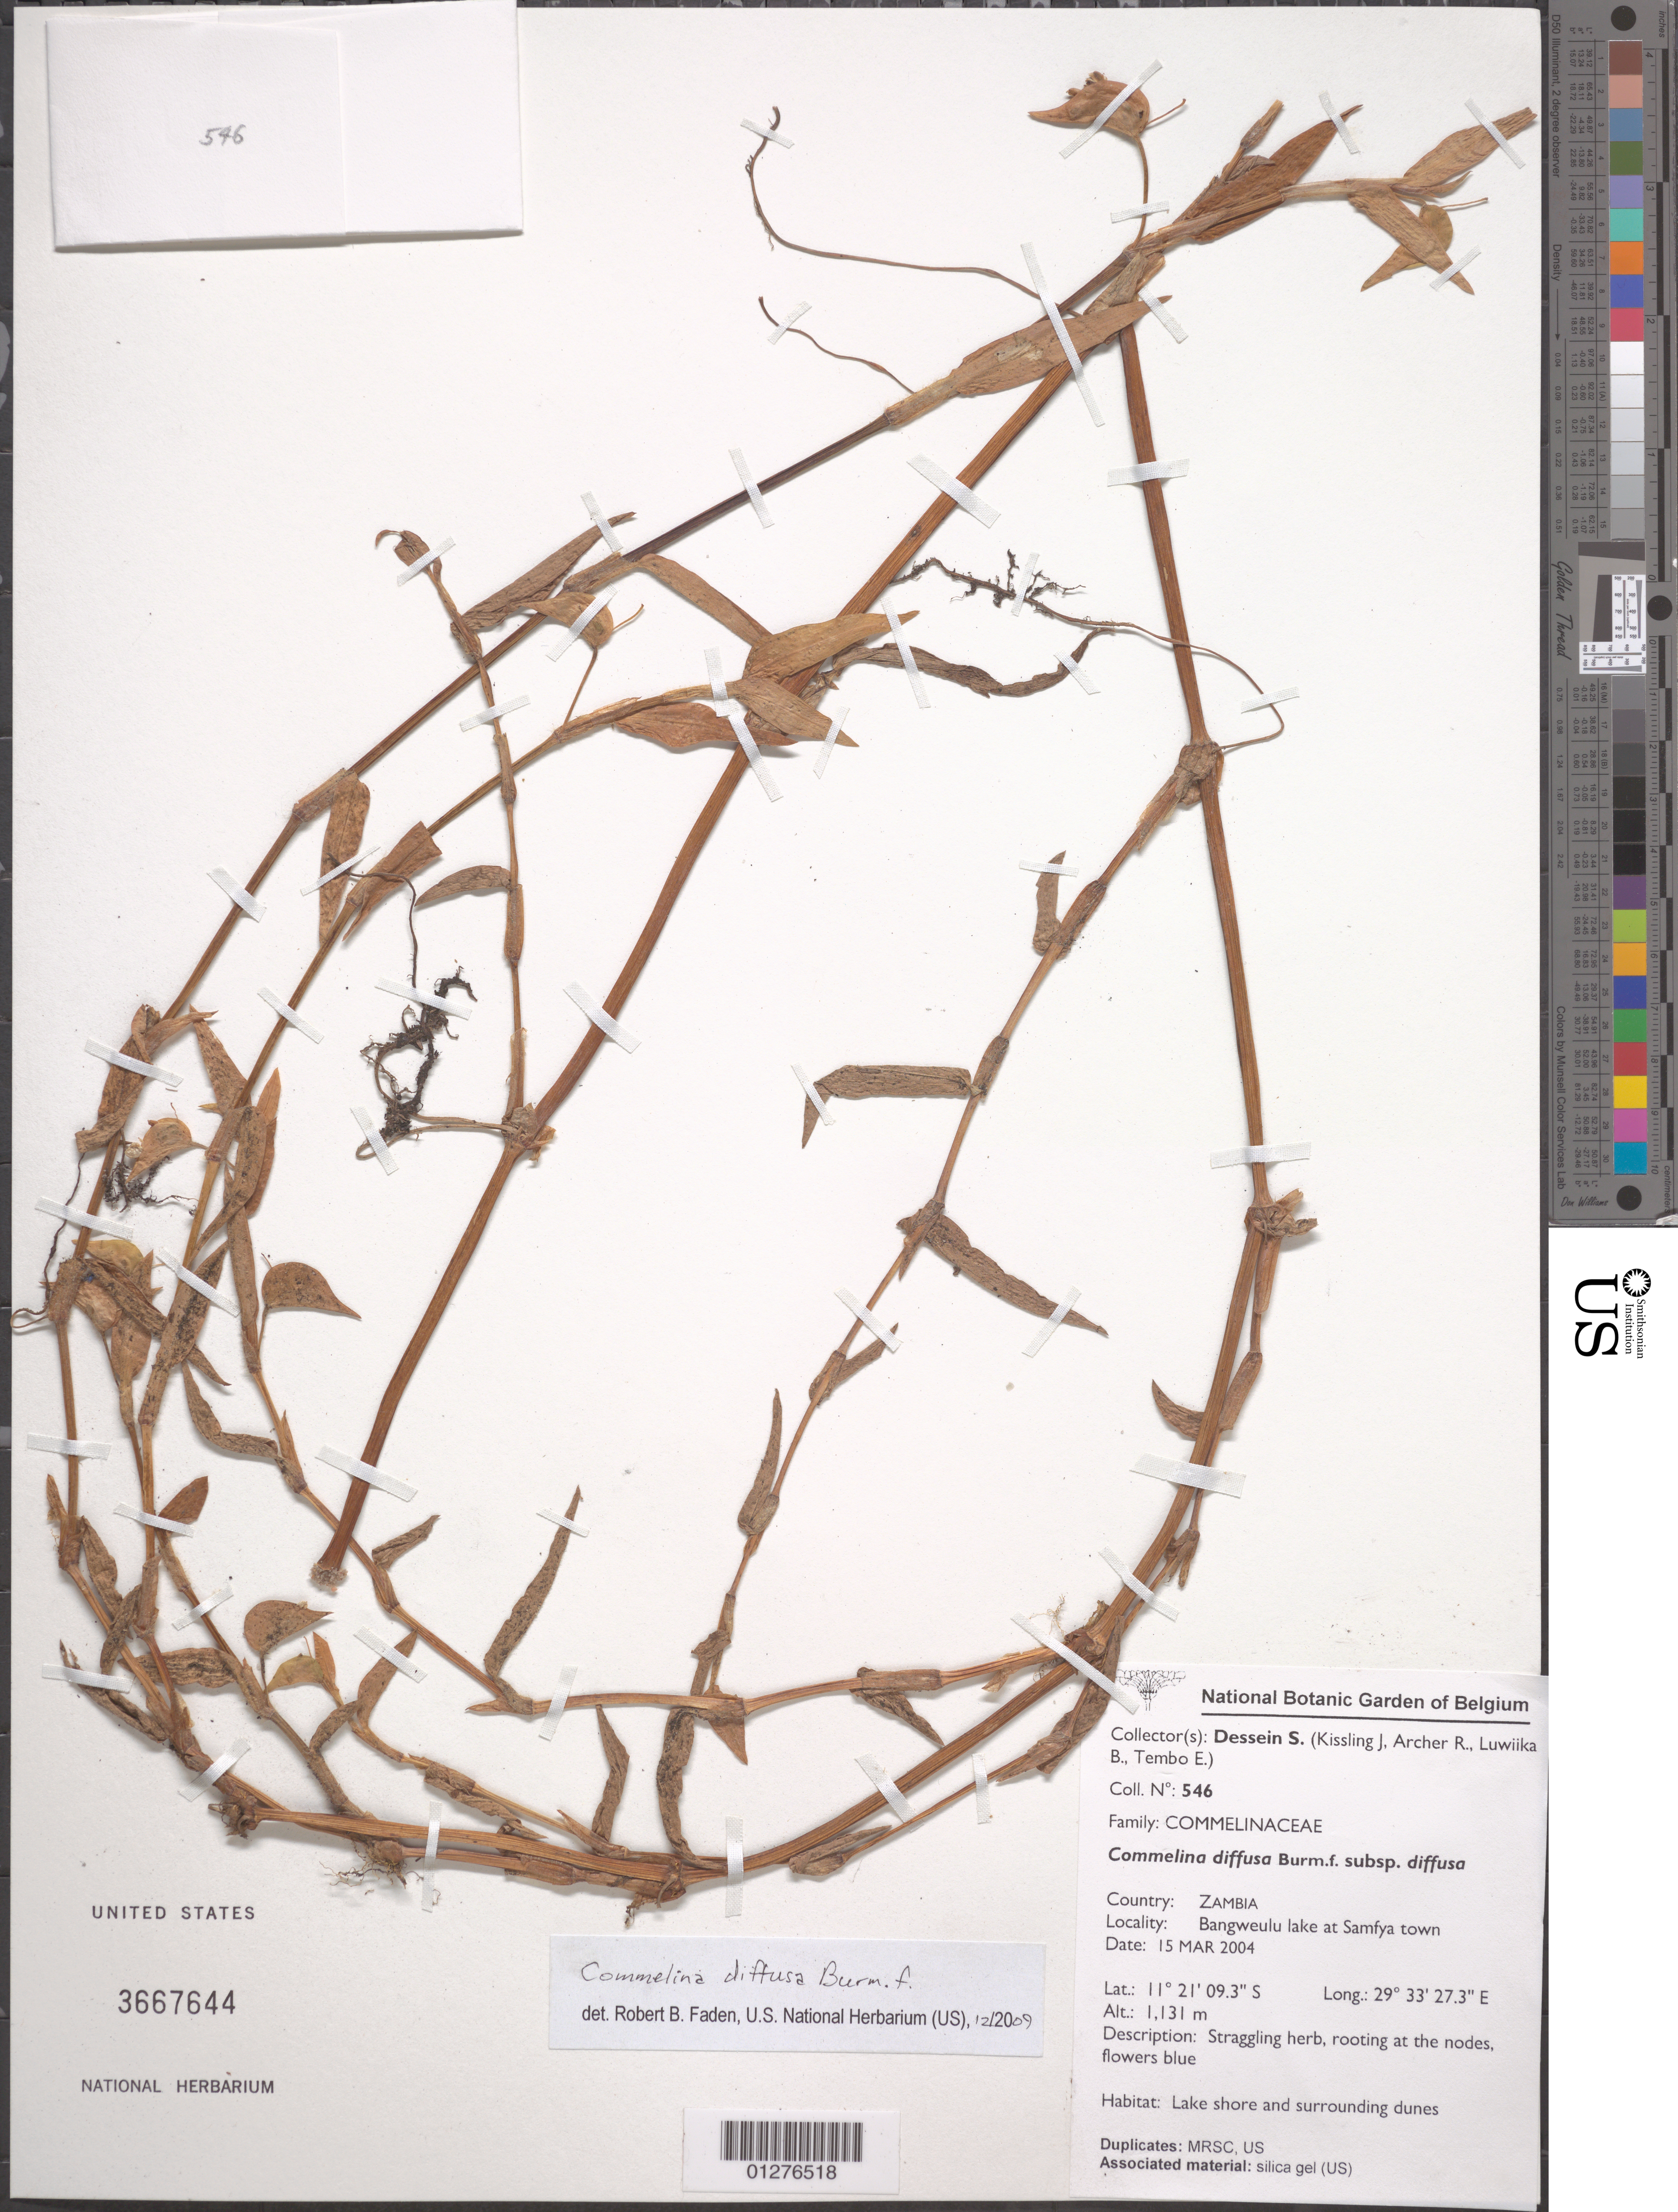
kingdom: Plantae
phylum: Tracheophyta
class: Liliopsida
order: Commelinales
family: Commelinaceae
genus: Commelina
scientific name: Commelina diffusa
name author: Burm. f.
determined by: Faden, Robert B., (US), Smithsonian Institution - National Museum of Natural History (UNITED STATES)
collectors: S. Dessein et al.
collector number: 546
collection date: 2004-03-15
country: Zambia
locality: Bangweulu lake at Samfya town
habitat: Lake shore and surrounding dunes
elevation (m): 1131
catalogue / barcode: US 3667644